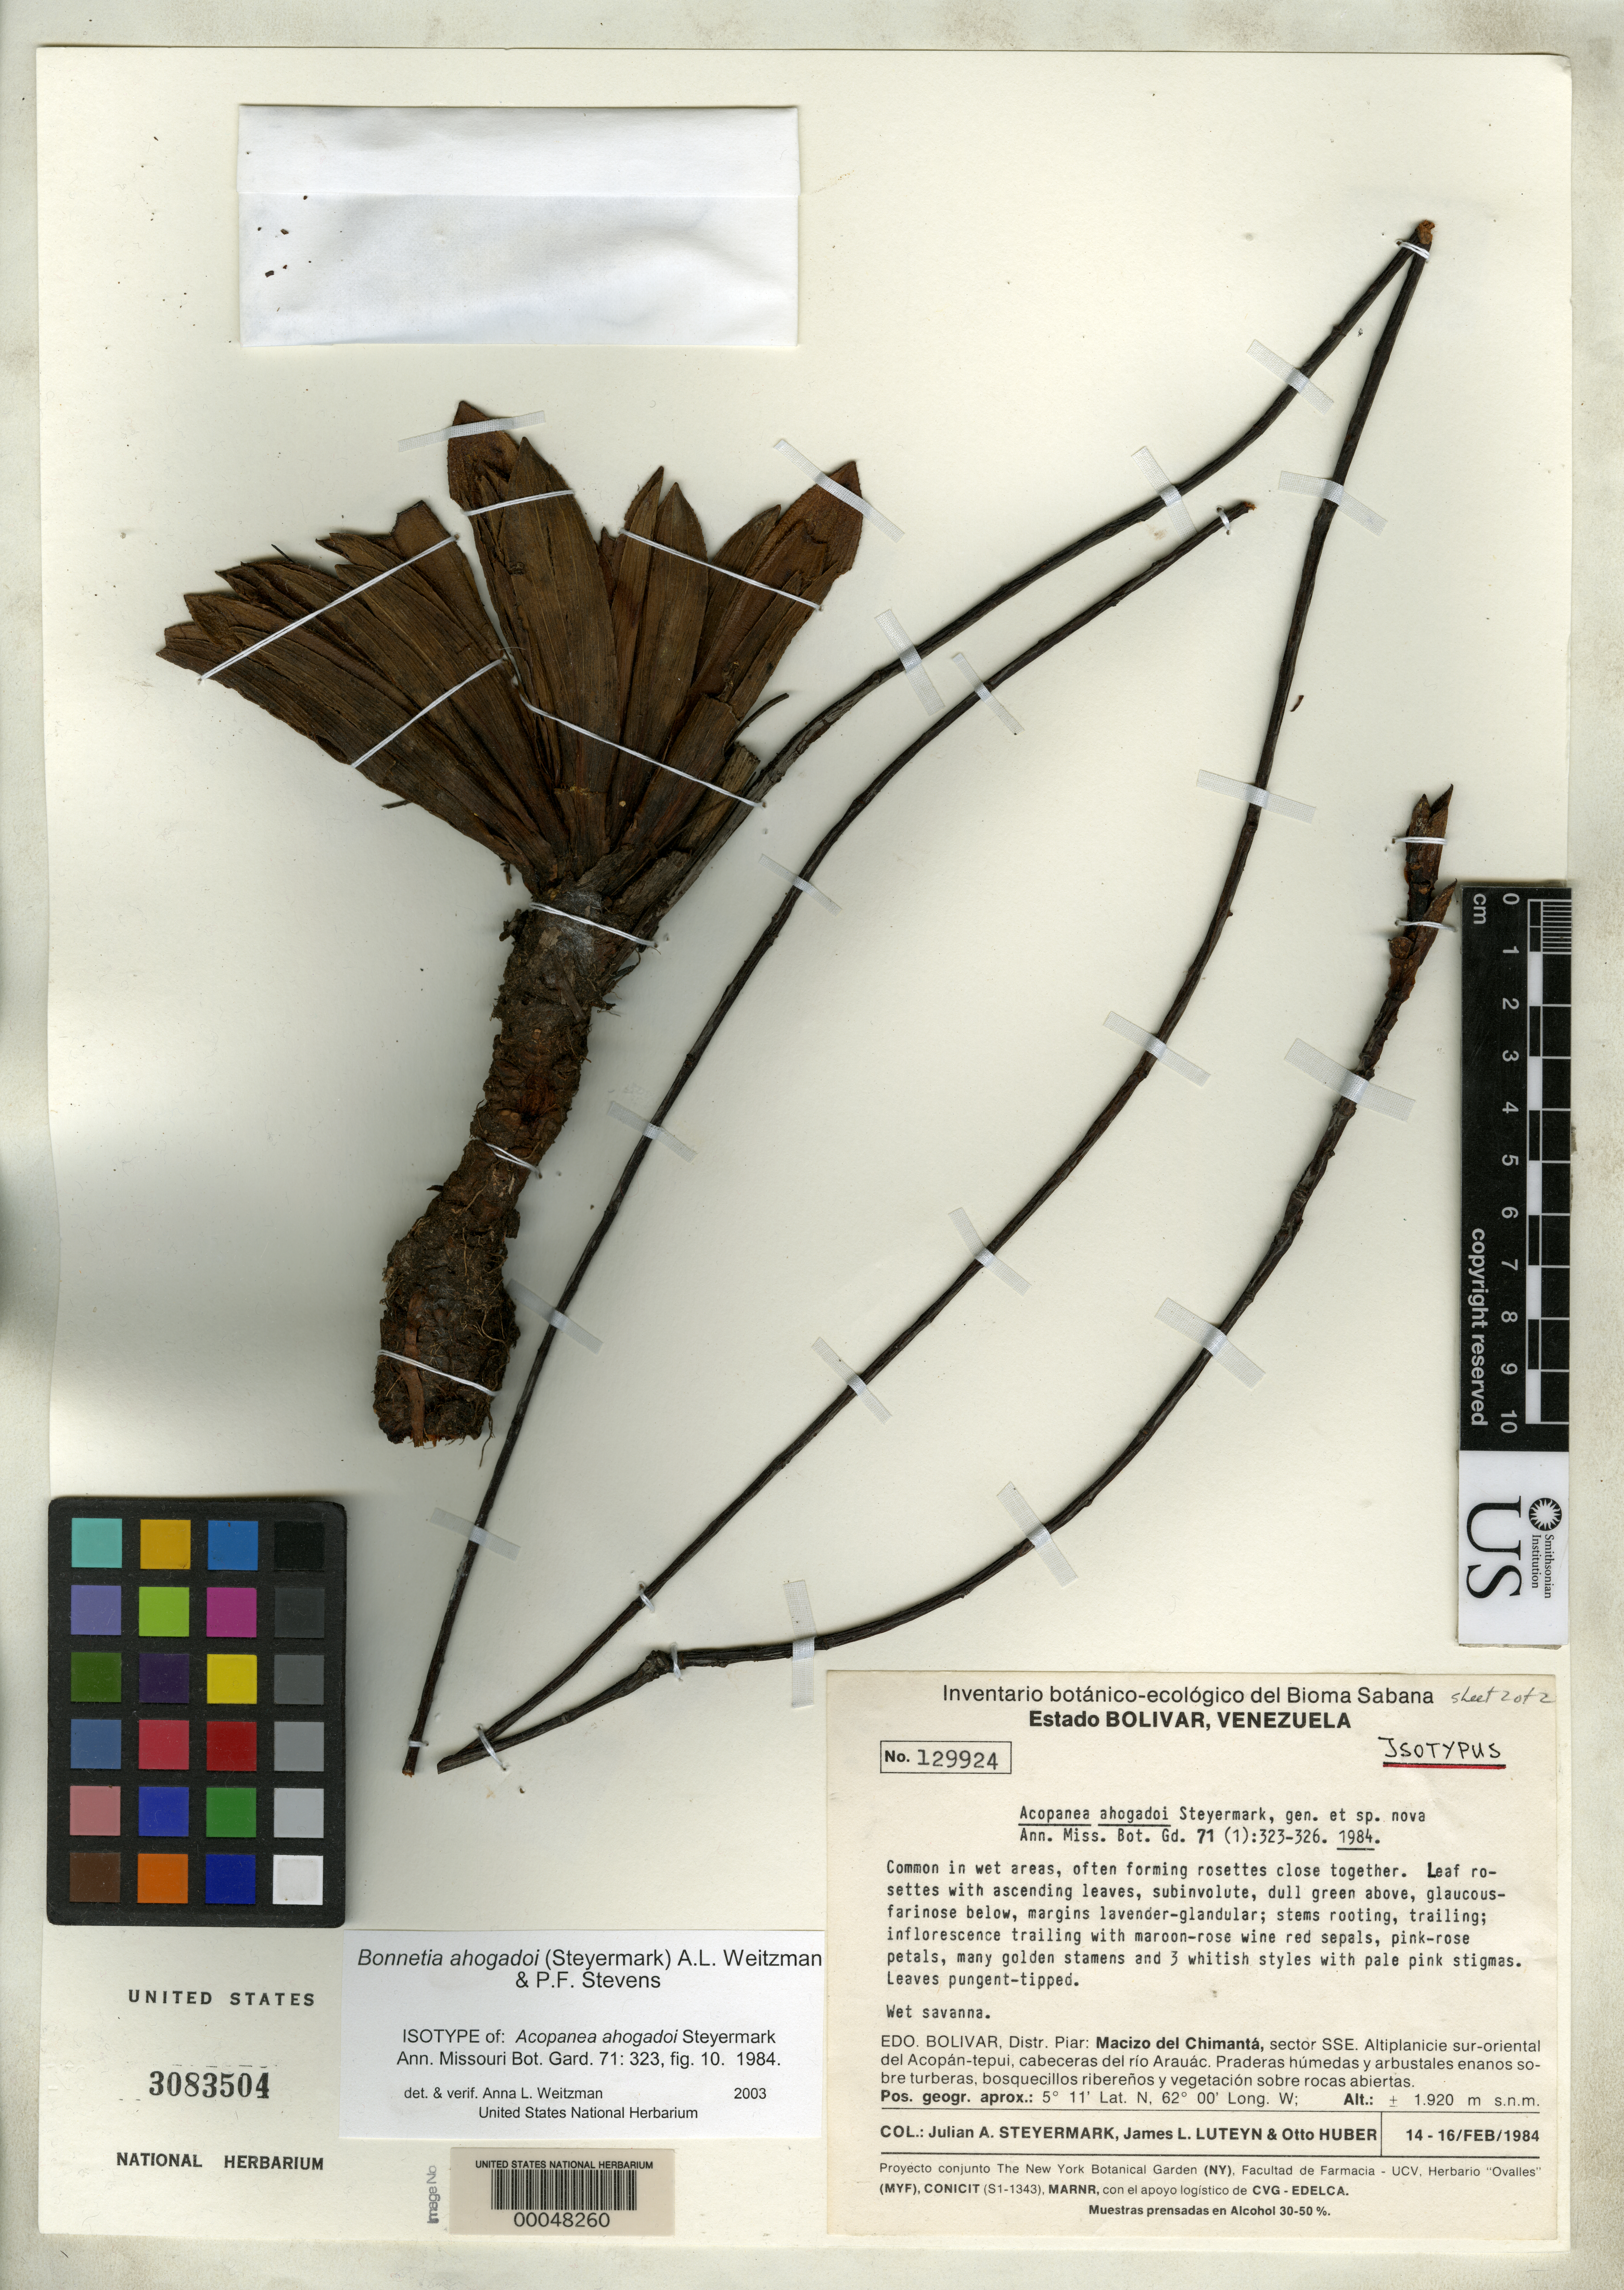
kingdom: Plantae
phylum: Tracheophyta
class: Magnoliopsida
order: Malpighiales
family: Bonnetiaceae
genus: Acopanea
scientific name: Acopanea ahogadoi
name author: Steyerm.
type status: Isotype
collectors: J. Steyermark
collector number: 129924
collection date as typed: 14 Feb 1984 to 16 Feb 1984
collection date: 1984-02-14/1984-02-16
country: Venezuela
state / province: Bolivar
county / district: Piar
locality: Macizo del Chimanta, plateau SW of Acopan-tepui, headwaters of Rio Arauac.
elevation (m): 1920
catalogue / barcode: US 3083504